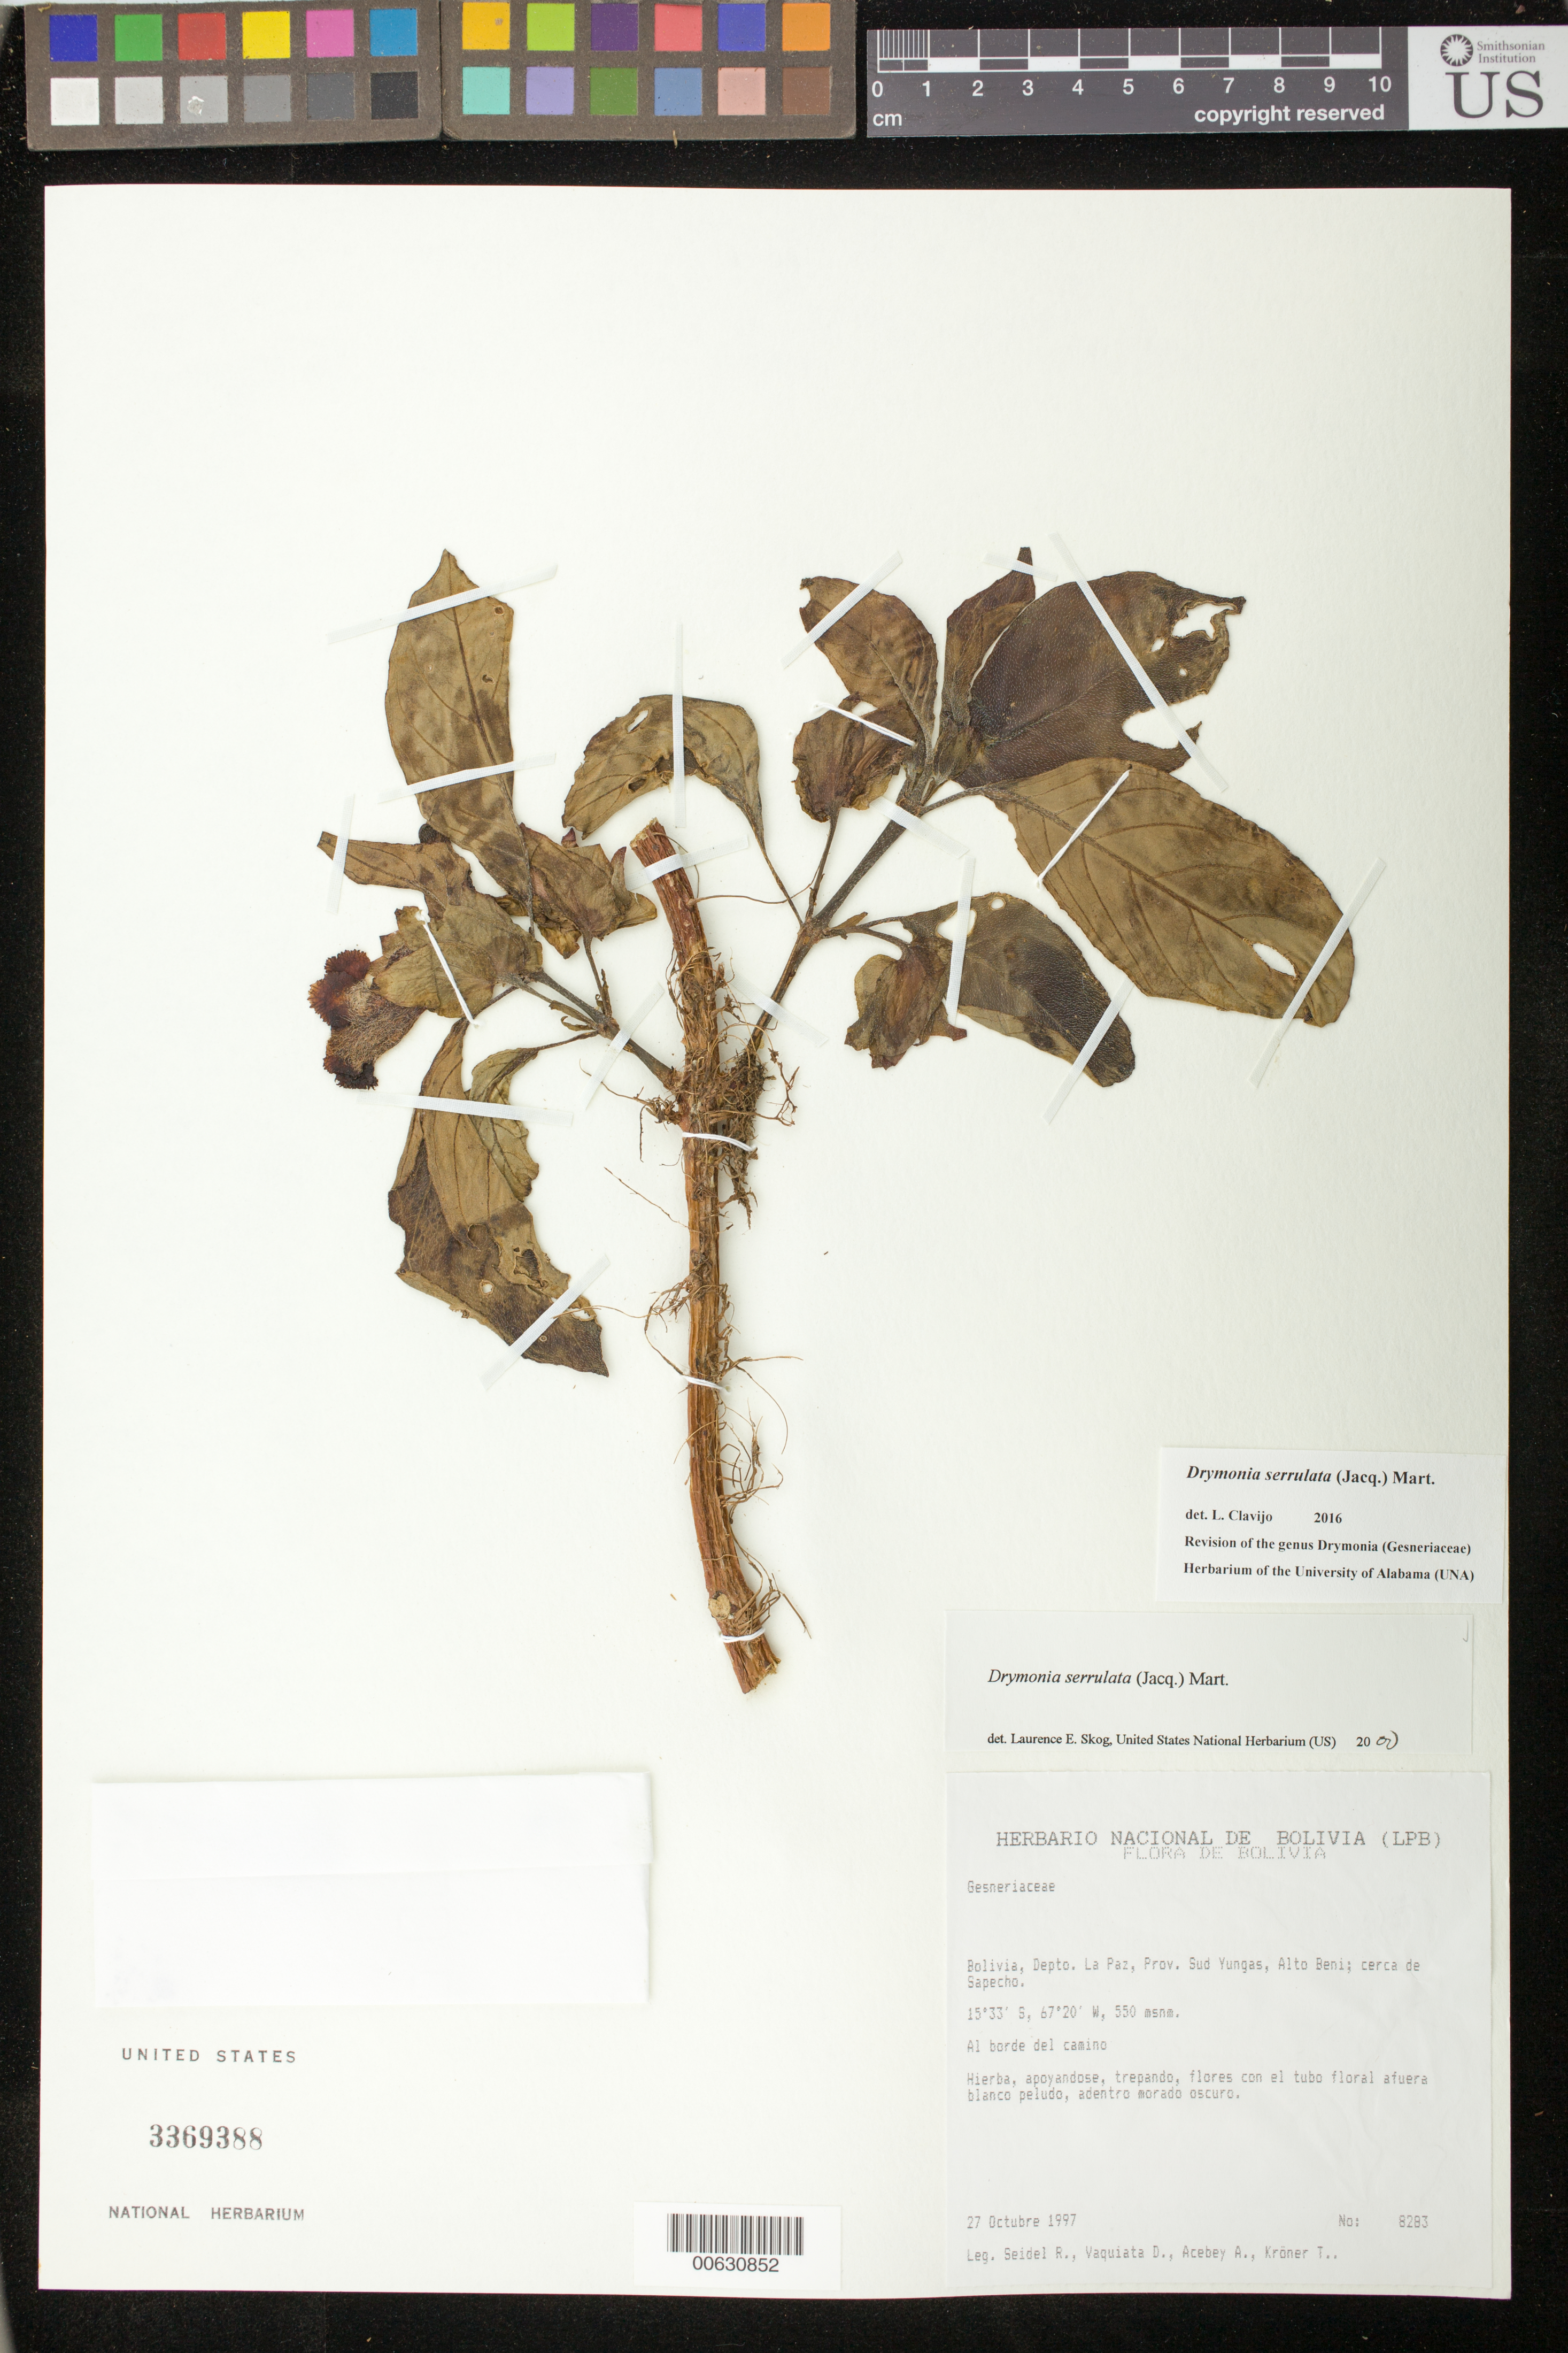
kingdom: Plantae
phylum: Tracheophyta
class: Magnoliopsida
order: Lamiales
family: Gesneriaceae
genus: Drymonia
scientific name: Drymonia serrulata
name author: (Jacq.) Mart.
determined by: Skog, Laurence E.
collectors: R. Seidel, D. Vaquiata, A. Acebey & T. Kroner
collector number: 8283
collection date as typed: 27 Oct 1997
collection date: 1997-10-27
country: Bolivia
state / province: La Paz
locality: Prov. Sud Yungas, Alto Beni; cerca de Sapecho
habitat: Al borde del camino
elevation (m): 550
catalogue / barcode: US 3369388